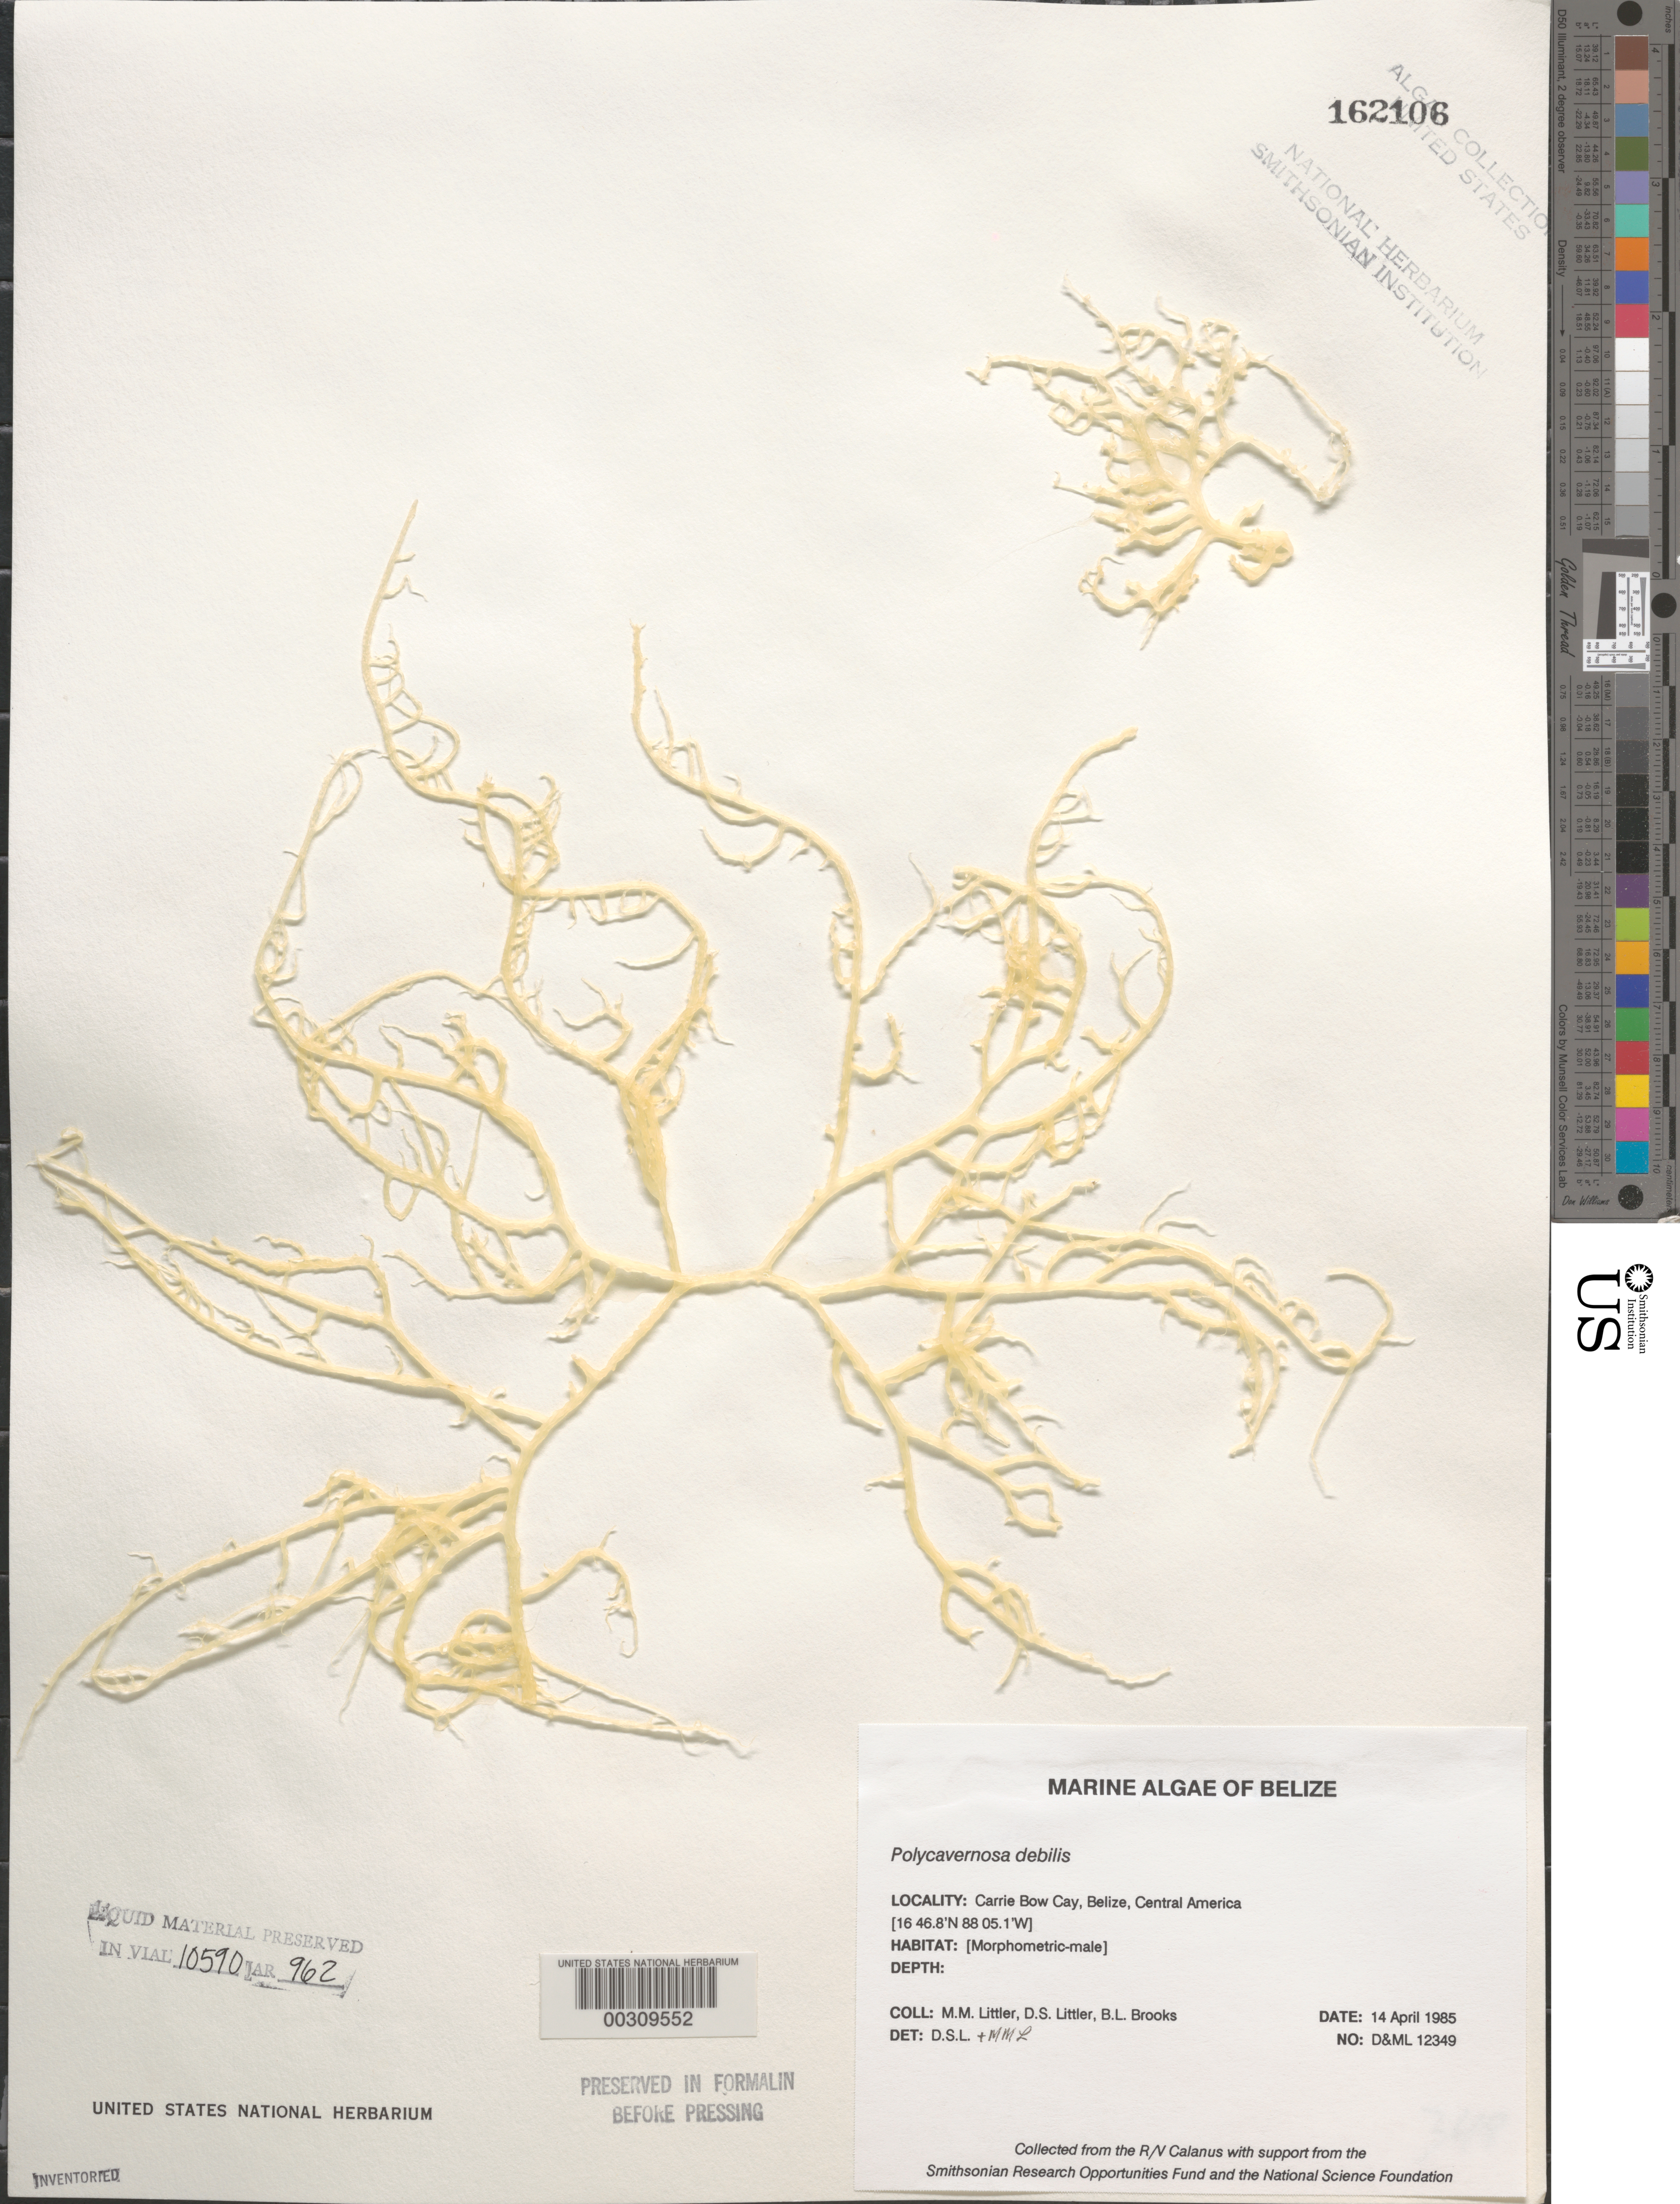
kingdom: Plantae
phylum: Rhodophyta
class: Florideophyceae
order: Gracilariales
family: Gracilariaceae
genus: Gracilaria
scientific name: Gracilaria debilis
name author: (Forssk.) Børgesen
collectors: M. M. Littler, D. S. Littler & B. Brooks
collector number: D&ML 12349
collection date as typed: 14 Apr 1985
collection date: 1985-04-14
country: Belize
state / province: Stann Creek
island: Carrie Bow Cay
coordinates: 16 46.8' N, 88 05.1' W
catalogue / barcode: US 162106